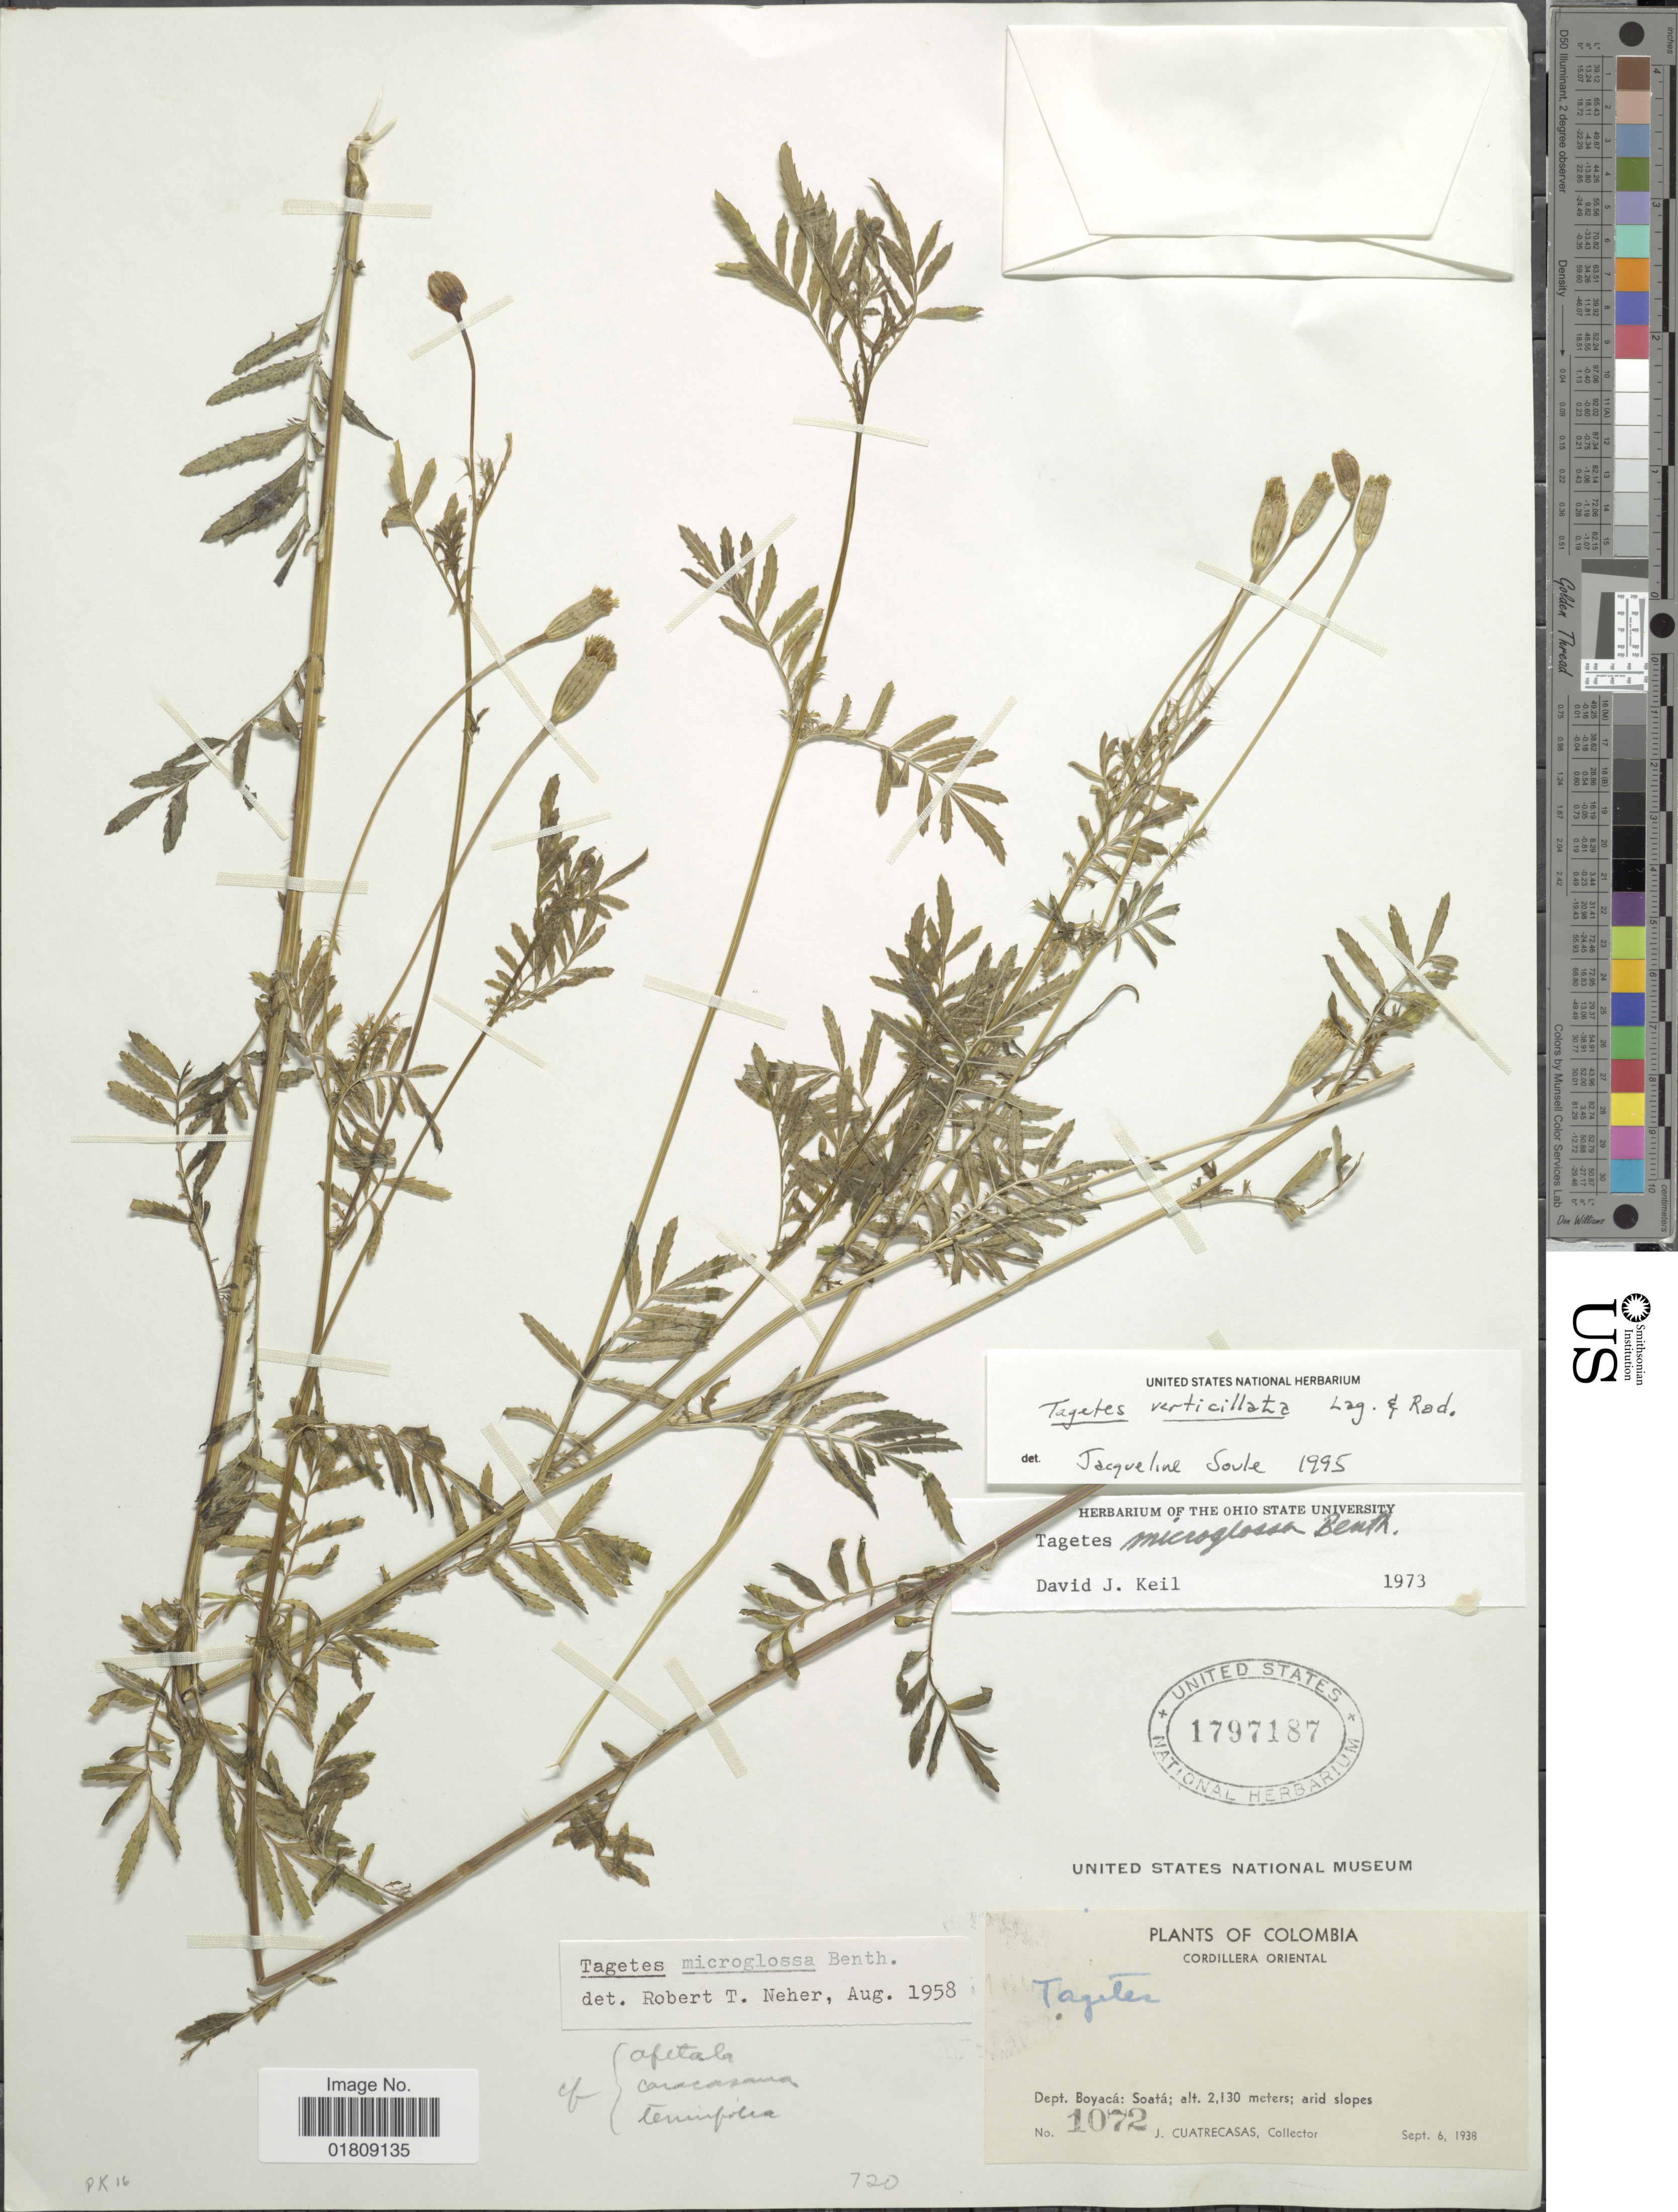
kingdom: Plantae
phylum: Tracheophyta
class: Magnoliopsida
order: Asterales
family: Asteraceae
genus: Tagetes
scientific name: Tagetes verticillata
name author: Lag. & Rodr.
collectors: J. Cuatrecasas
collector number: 1072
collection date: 1938-09-06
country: Colombia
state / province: Boyacá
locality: Cordillera Oriental, Soata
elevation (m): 2130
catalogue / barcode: US 1797187